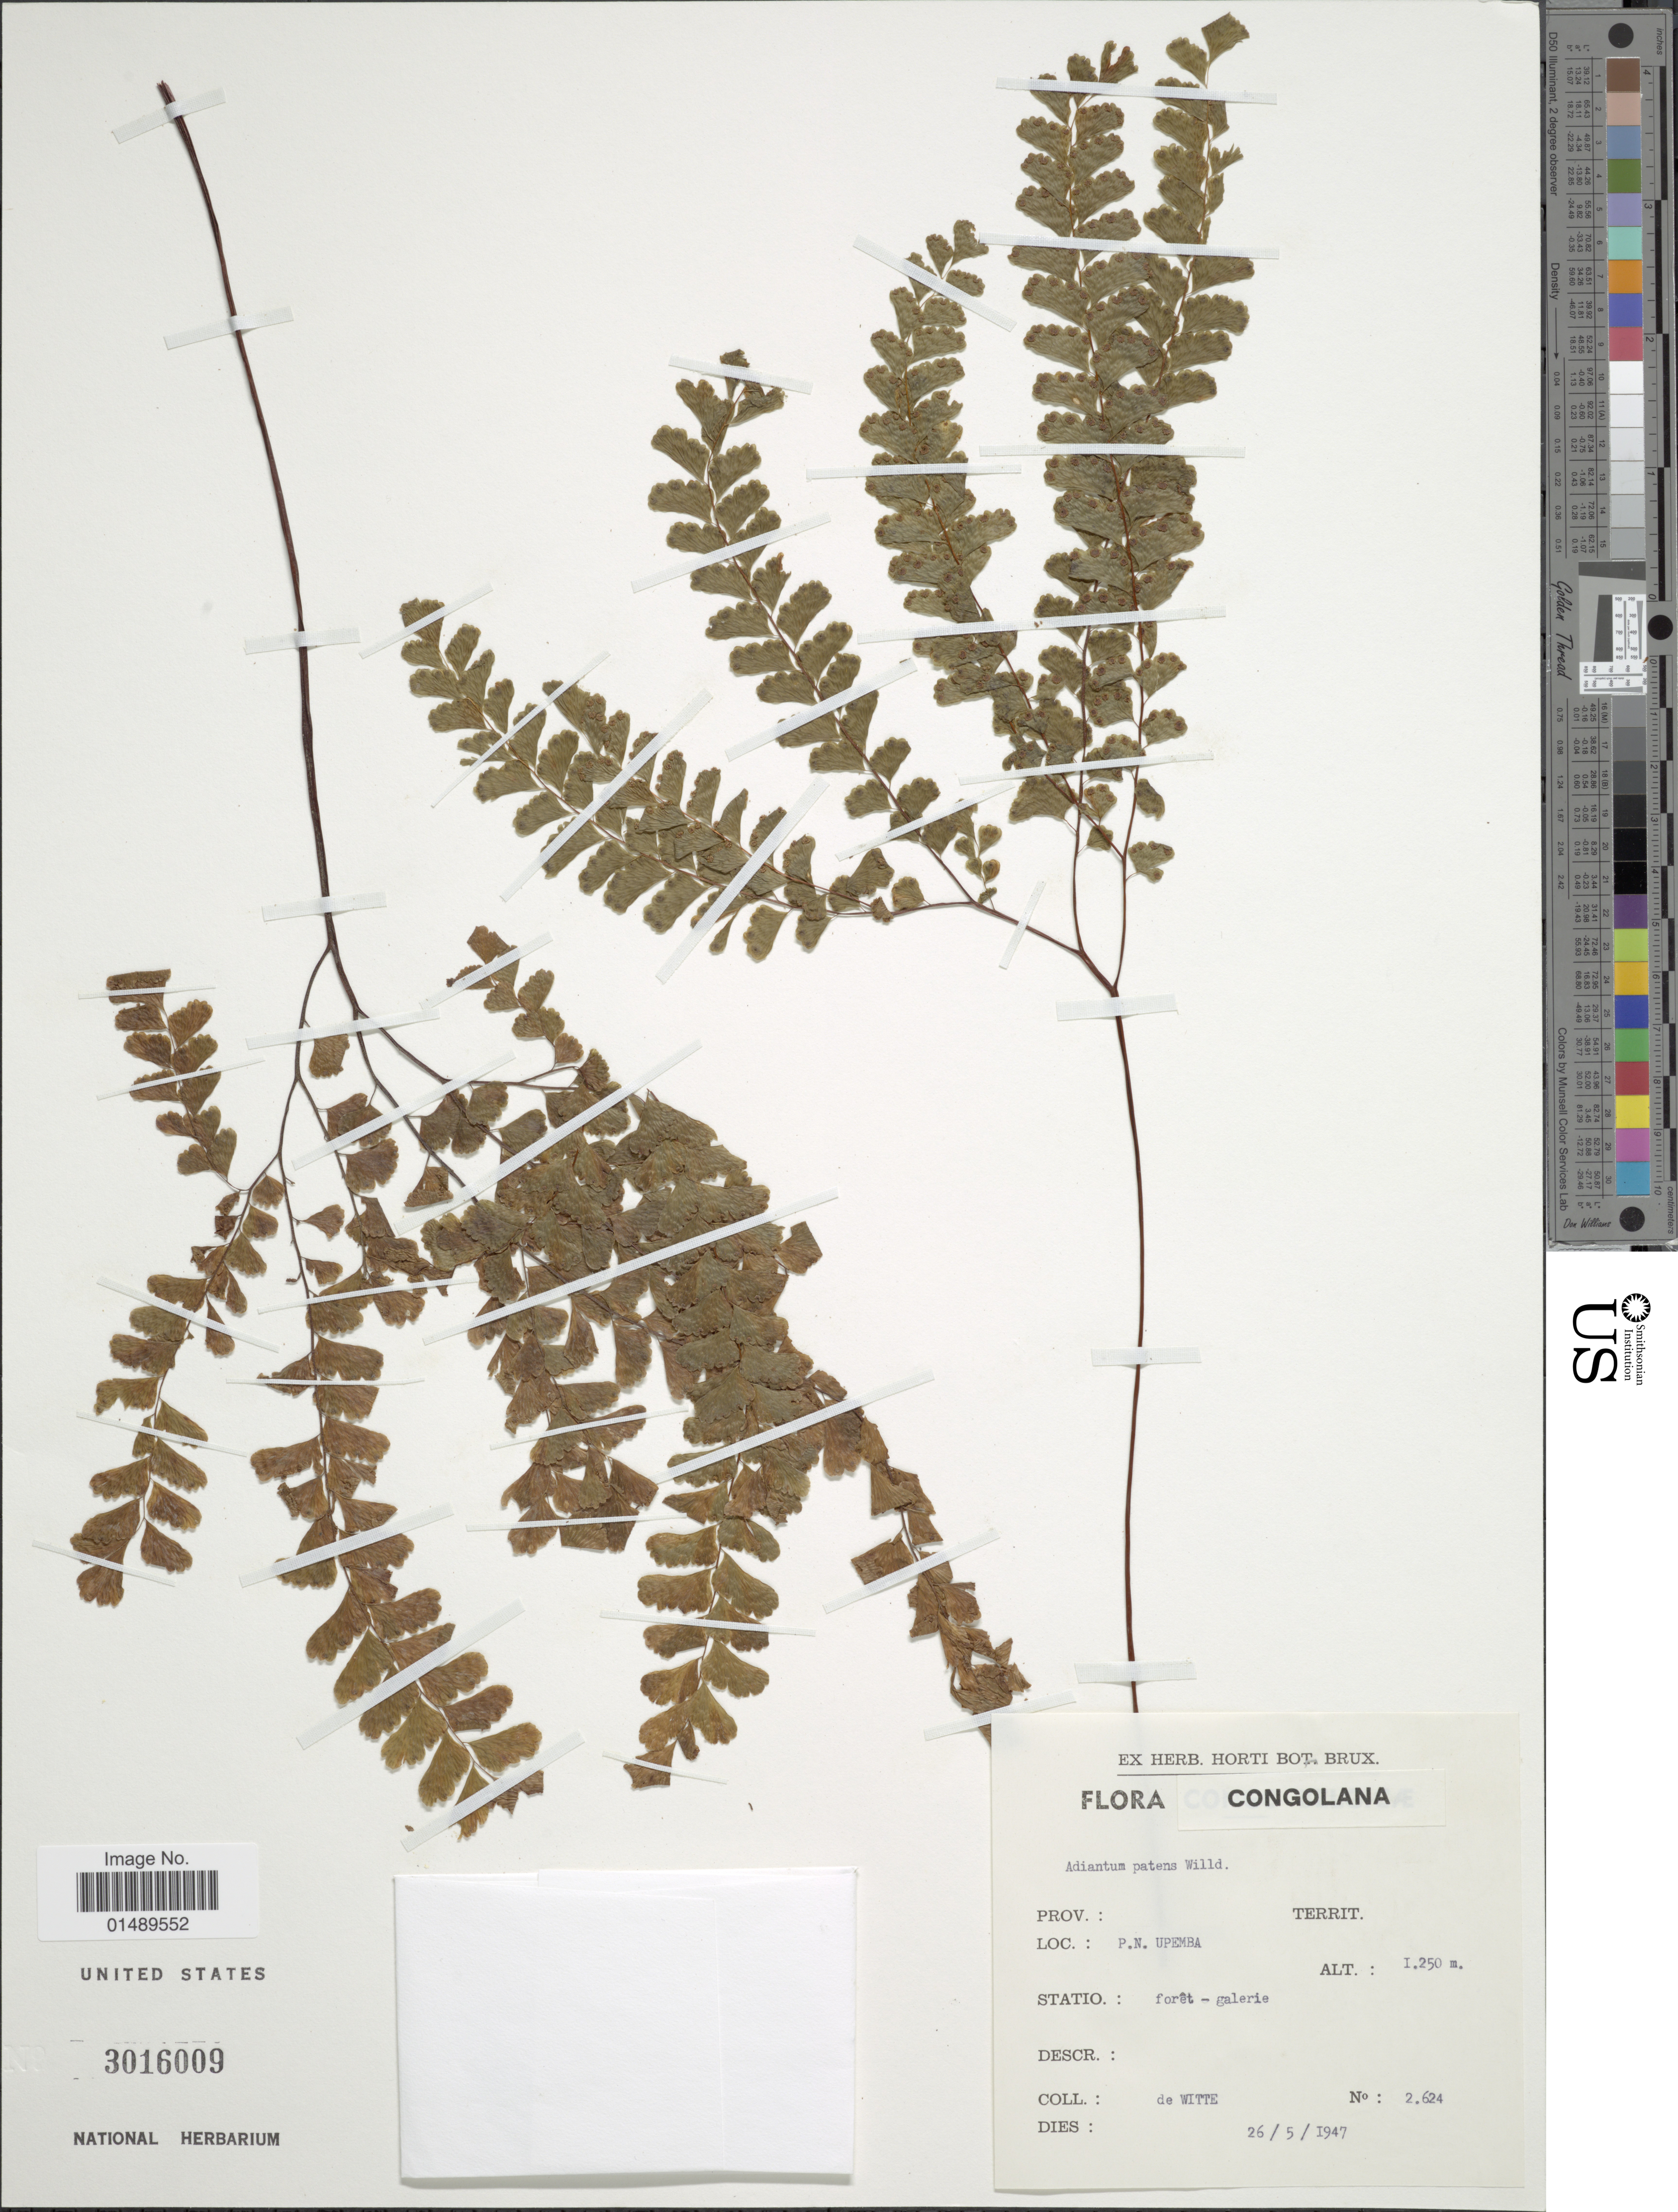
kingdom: Plantae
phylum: Tracheophyta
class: Polypodiopsida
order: Polypodiales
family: Pteridaceae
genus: Adiantum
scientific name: Adiantum patens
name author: Willd.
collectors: G. de Witte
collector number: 2624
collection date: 1947-05-26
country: Congo, Democratic Republic of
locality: P.N. Upemba, Congolana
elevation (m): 1250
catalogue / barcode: US 3016009